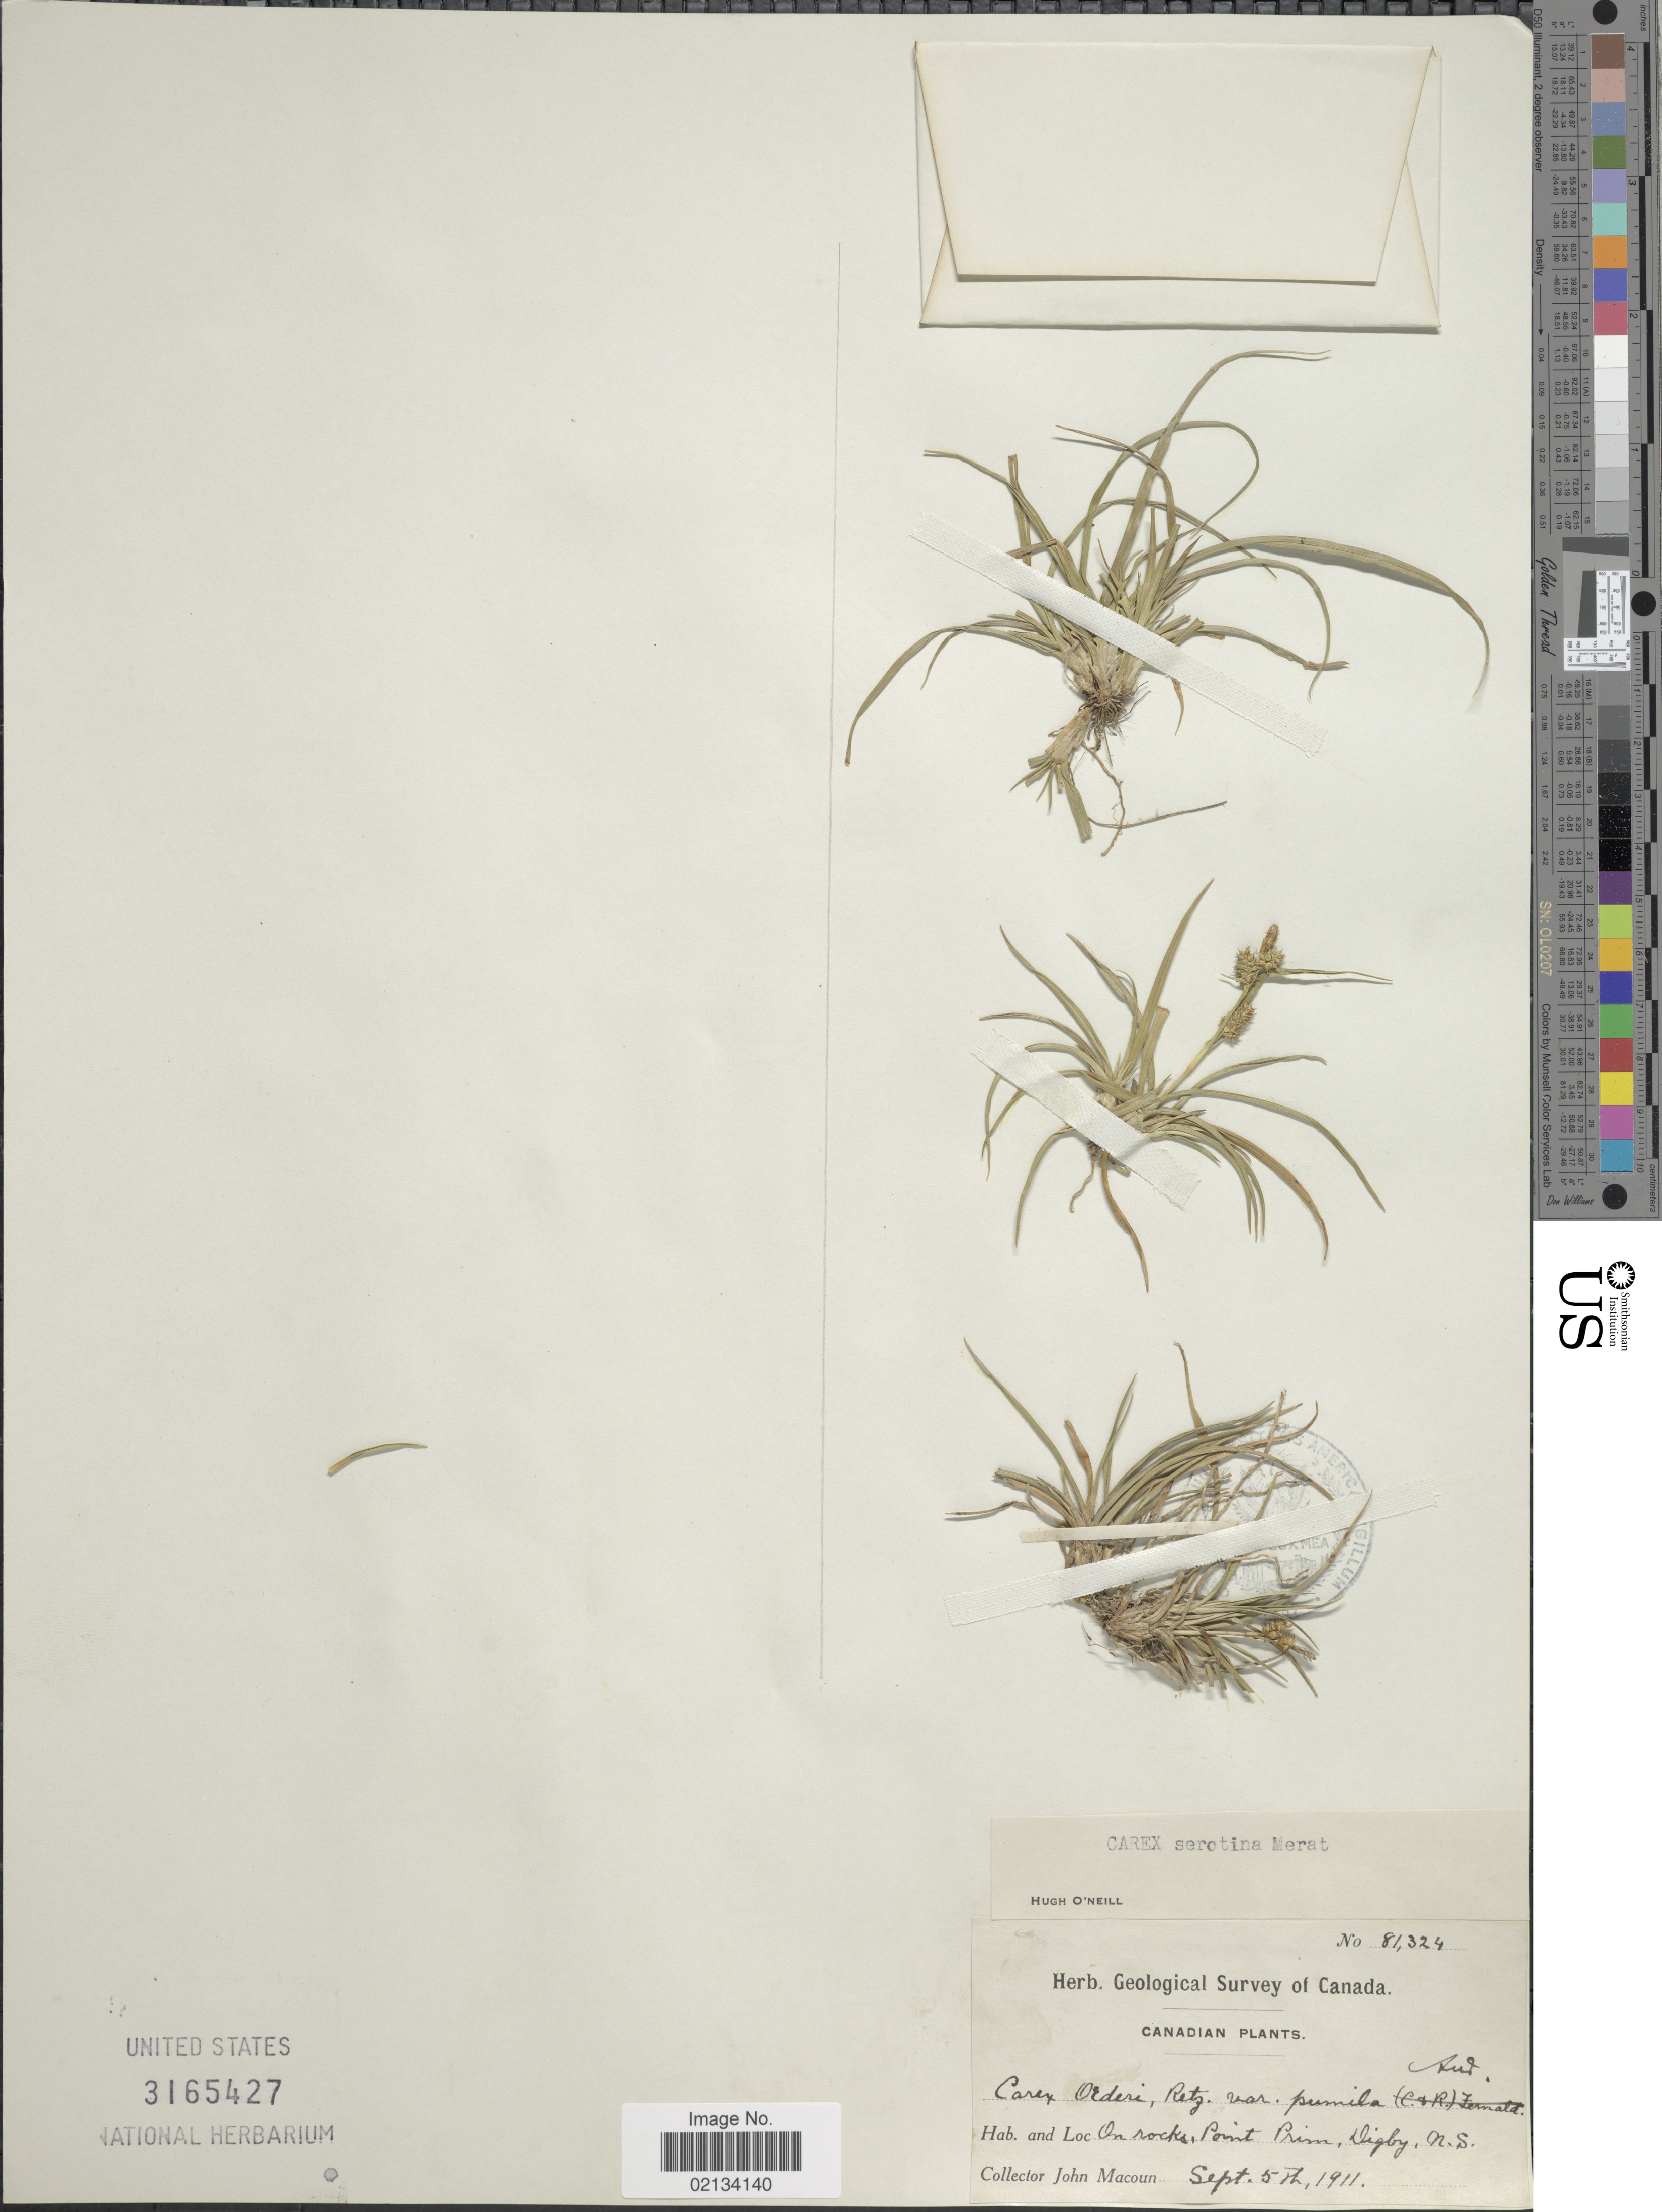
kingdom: Plantae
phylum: Tracheophyta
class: Liliopsida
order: Poales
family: Cyperaceae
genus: Carex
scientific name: Carex oederi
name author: Retz.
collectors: J. Macoun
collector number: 81324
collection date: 1911-09-05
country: Canada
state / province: Nova Scotia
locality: On rocks, Point Prim. Digby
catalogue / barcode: US 3165427